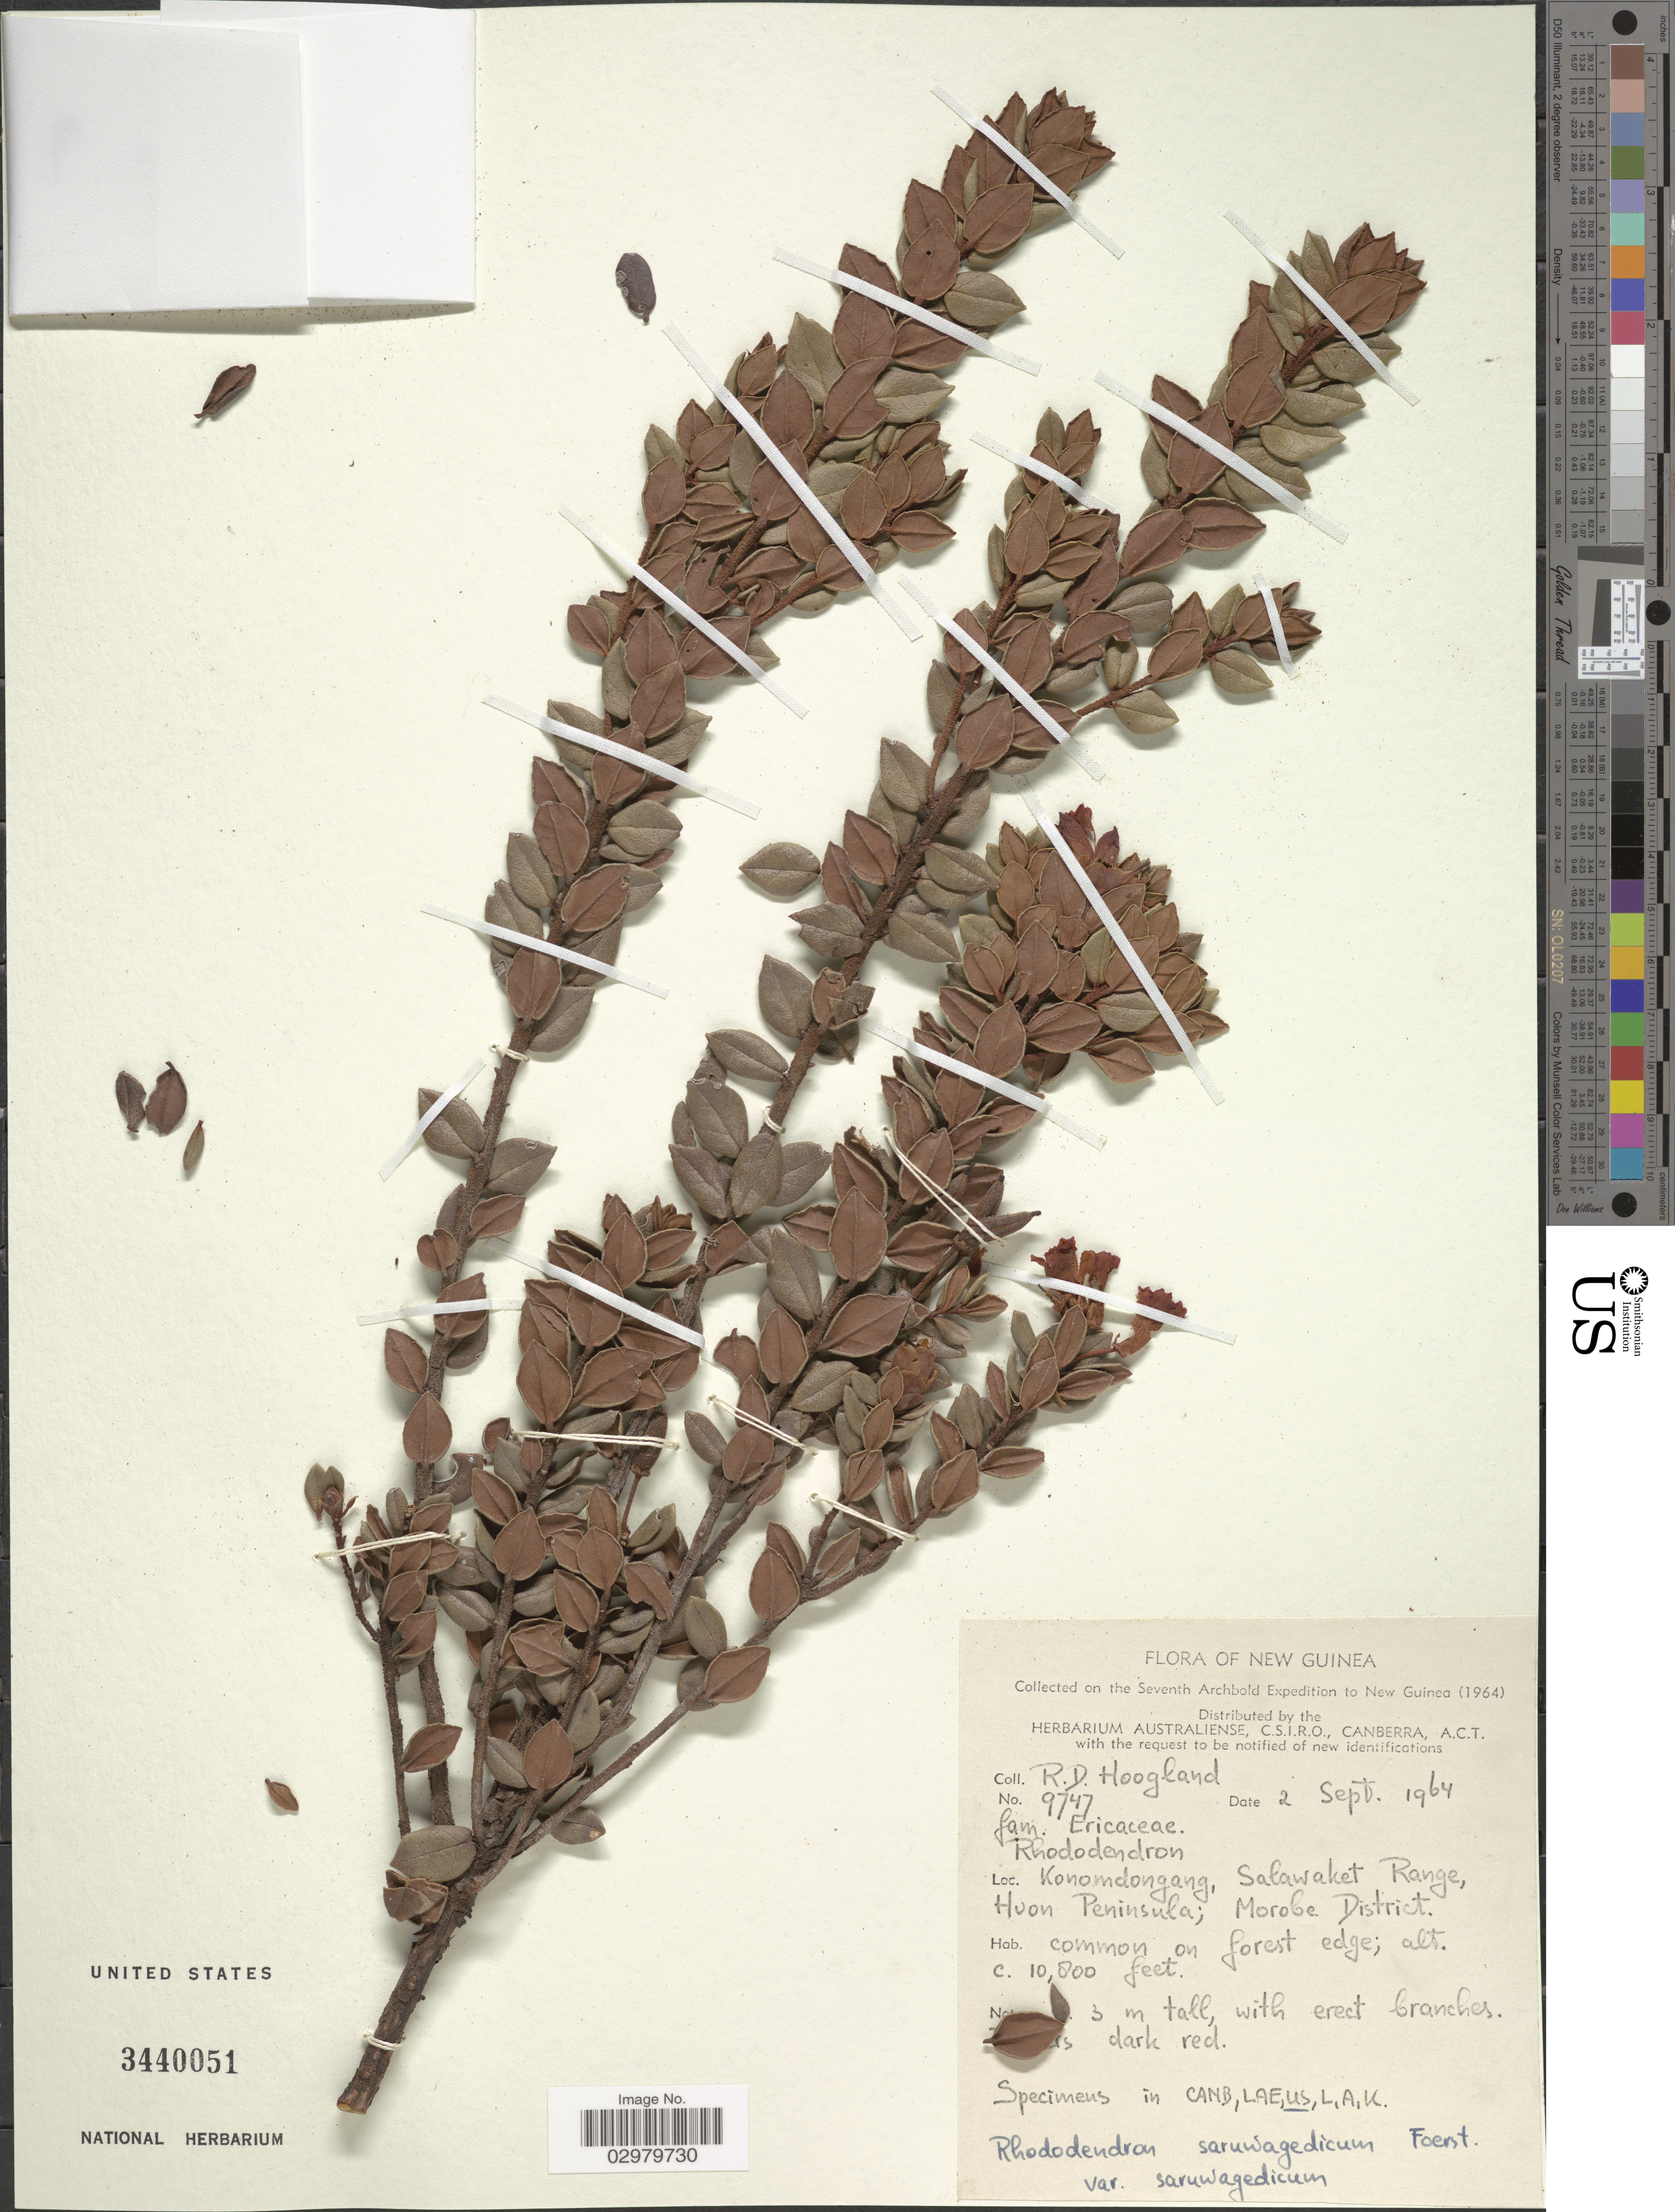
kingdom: Plantae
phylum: Tracheophyta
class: Magnoliopsida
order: Ericales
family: Ericaceae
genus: Rhododendron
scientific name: Rhododendron saruwagedicum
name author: F. Först.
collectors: R. D. Hoogland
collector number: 9747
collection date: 1964-09-02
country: Papua New Guinea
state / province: Morobe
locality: New Guinea. Konomdongang, Salawaket Range, Huon Peninsula; Morobe District.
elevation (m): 3292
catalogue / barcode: US 3440051